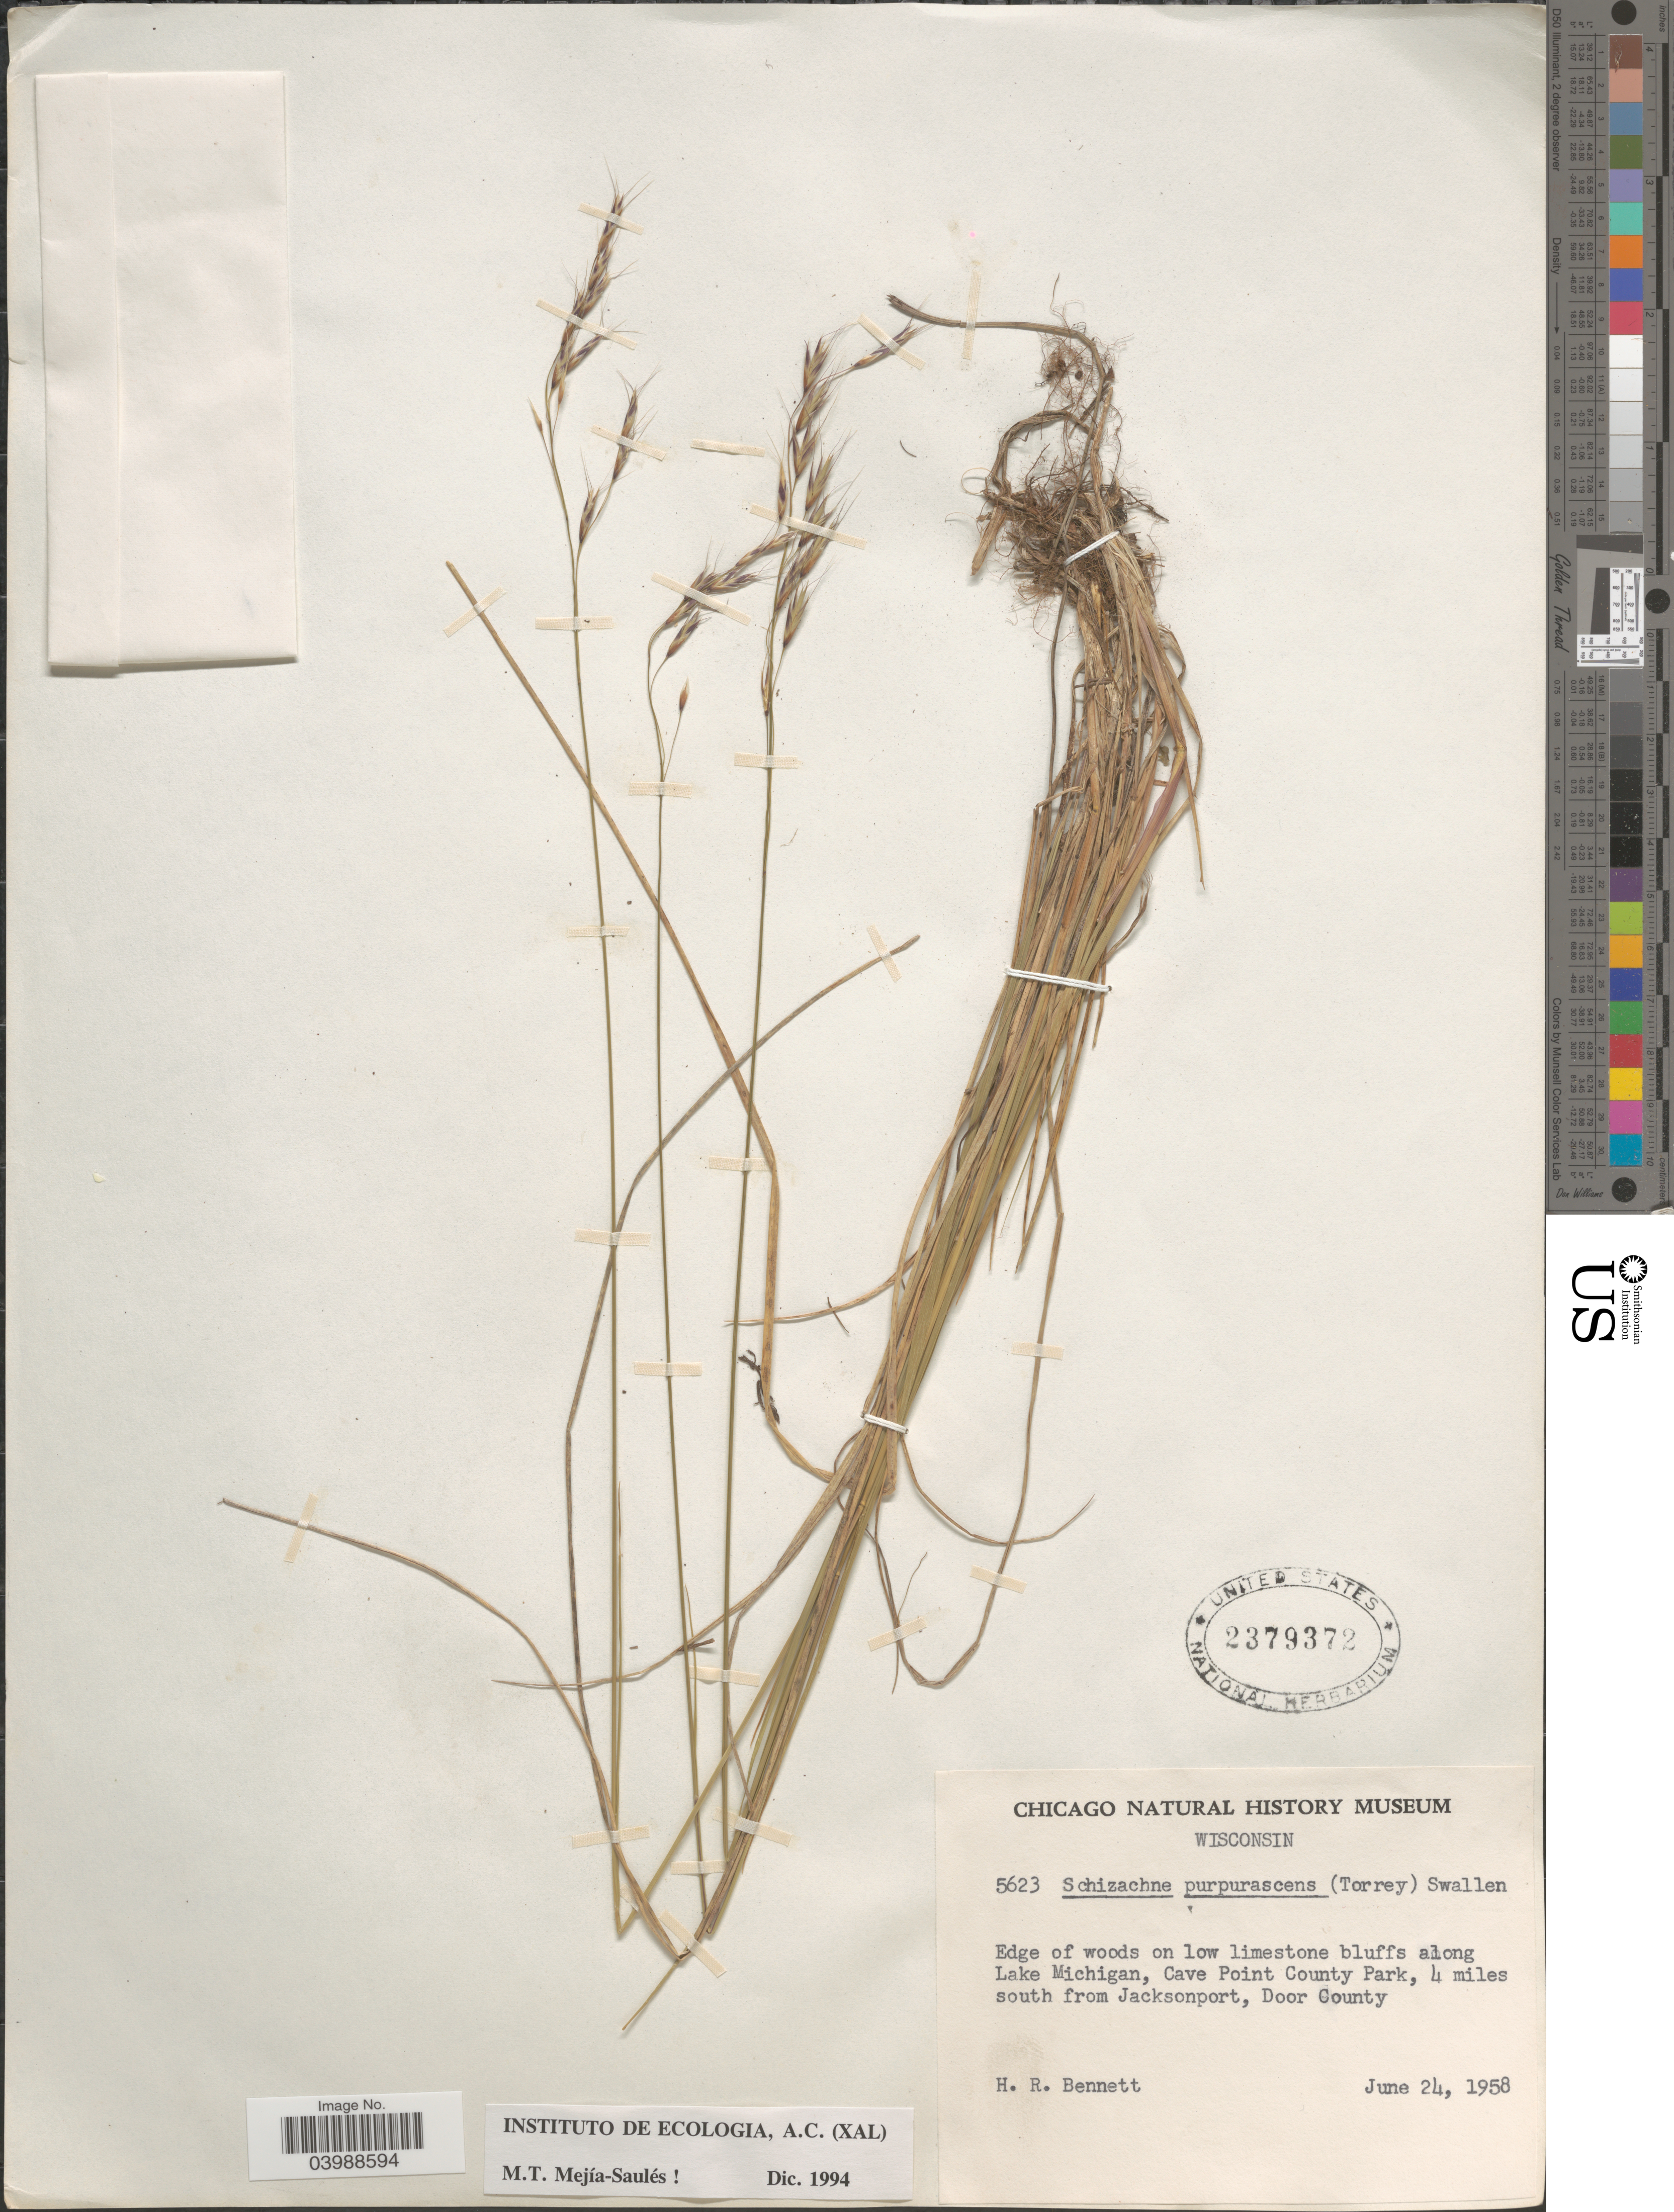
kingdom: Plantae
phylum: Tracheophyta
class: Liliopsida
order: Poales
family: Poaceae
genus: Schizachne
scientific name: Schizachne purpurascens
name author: (Torr.) Swallen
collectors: H. R. Bennett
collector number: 5623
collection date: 1958-06-24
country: United States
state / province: Wisconsin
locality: Along Lake Michigan, Cave Point County Park, 4 miles south from Jacksonport, Door County.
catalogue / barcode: US 2379372